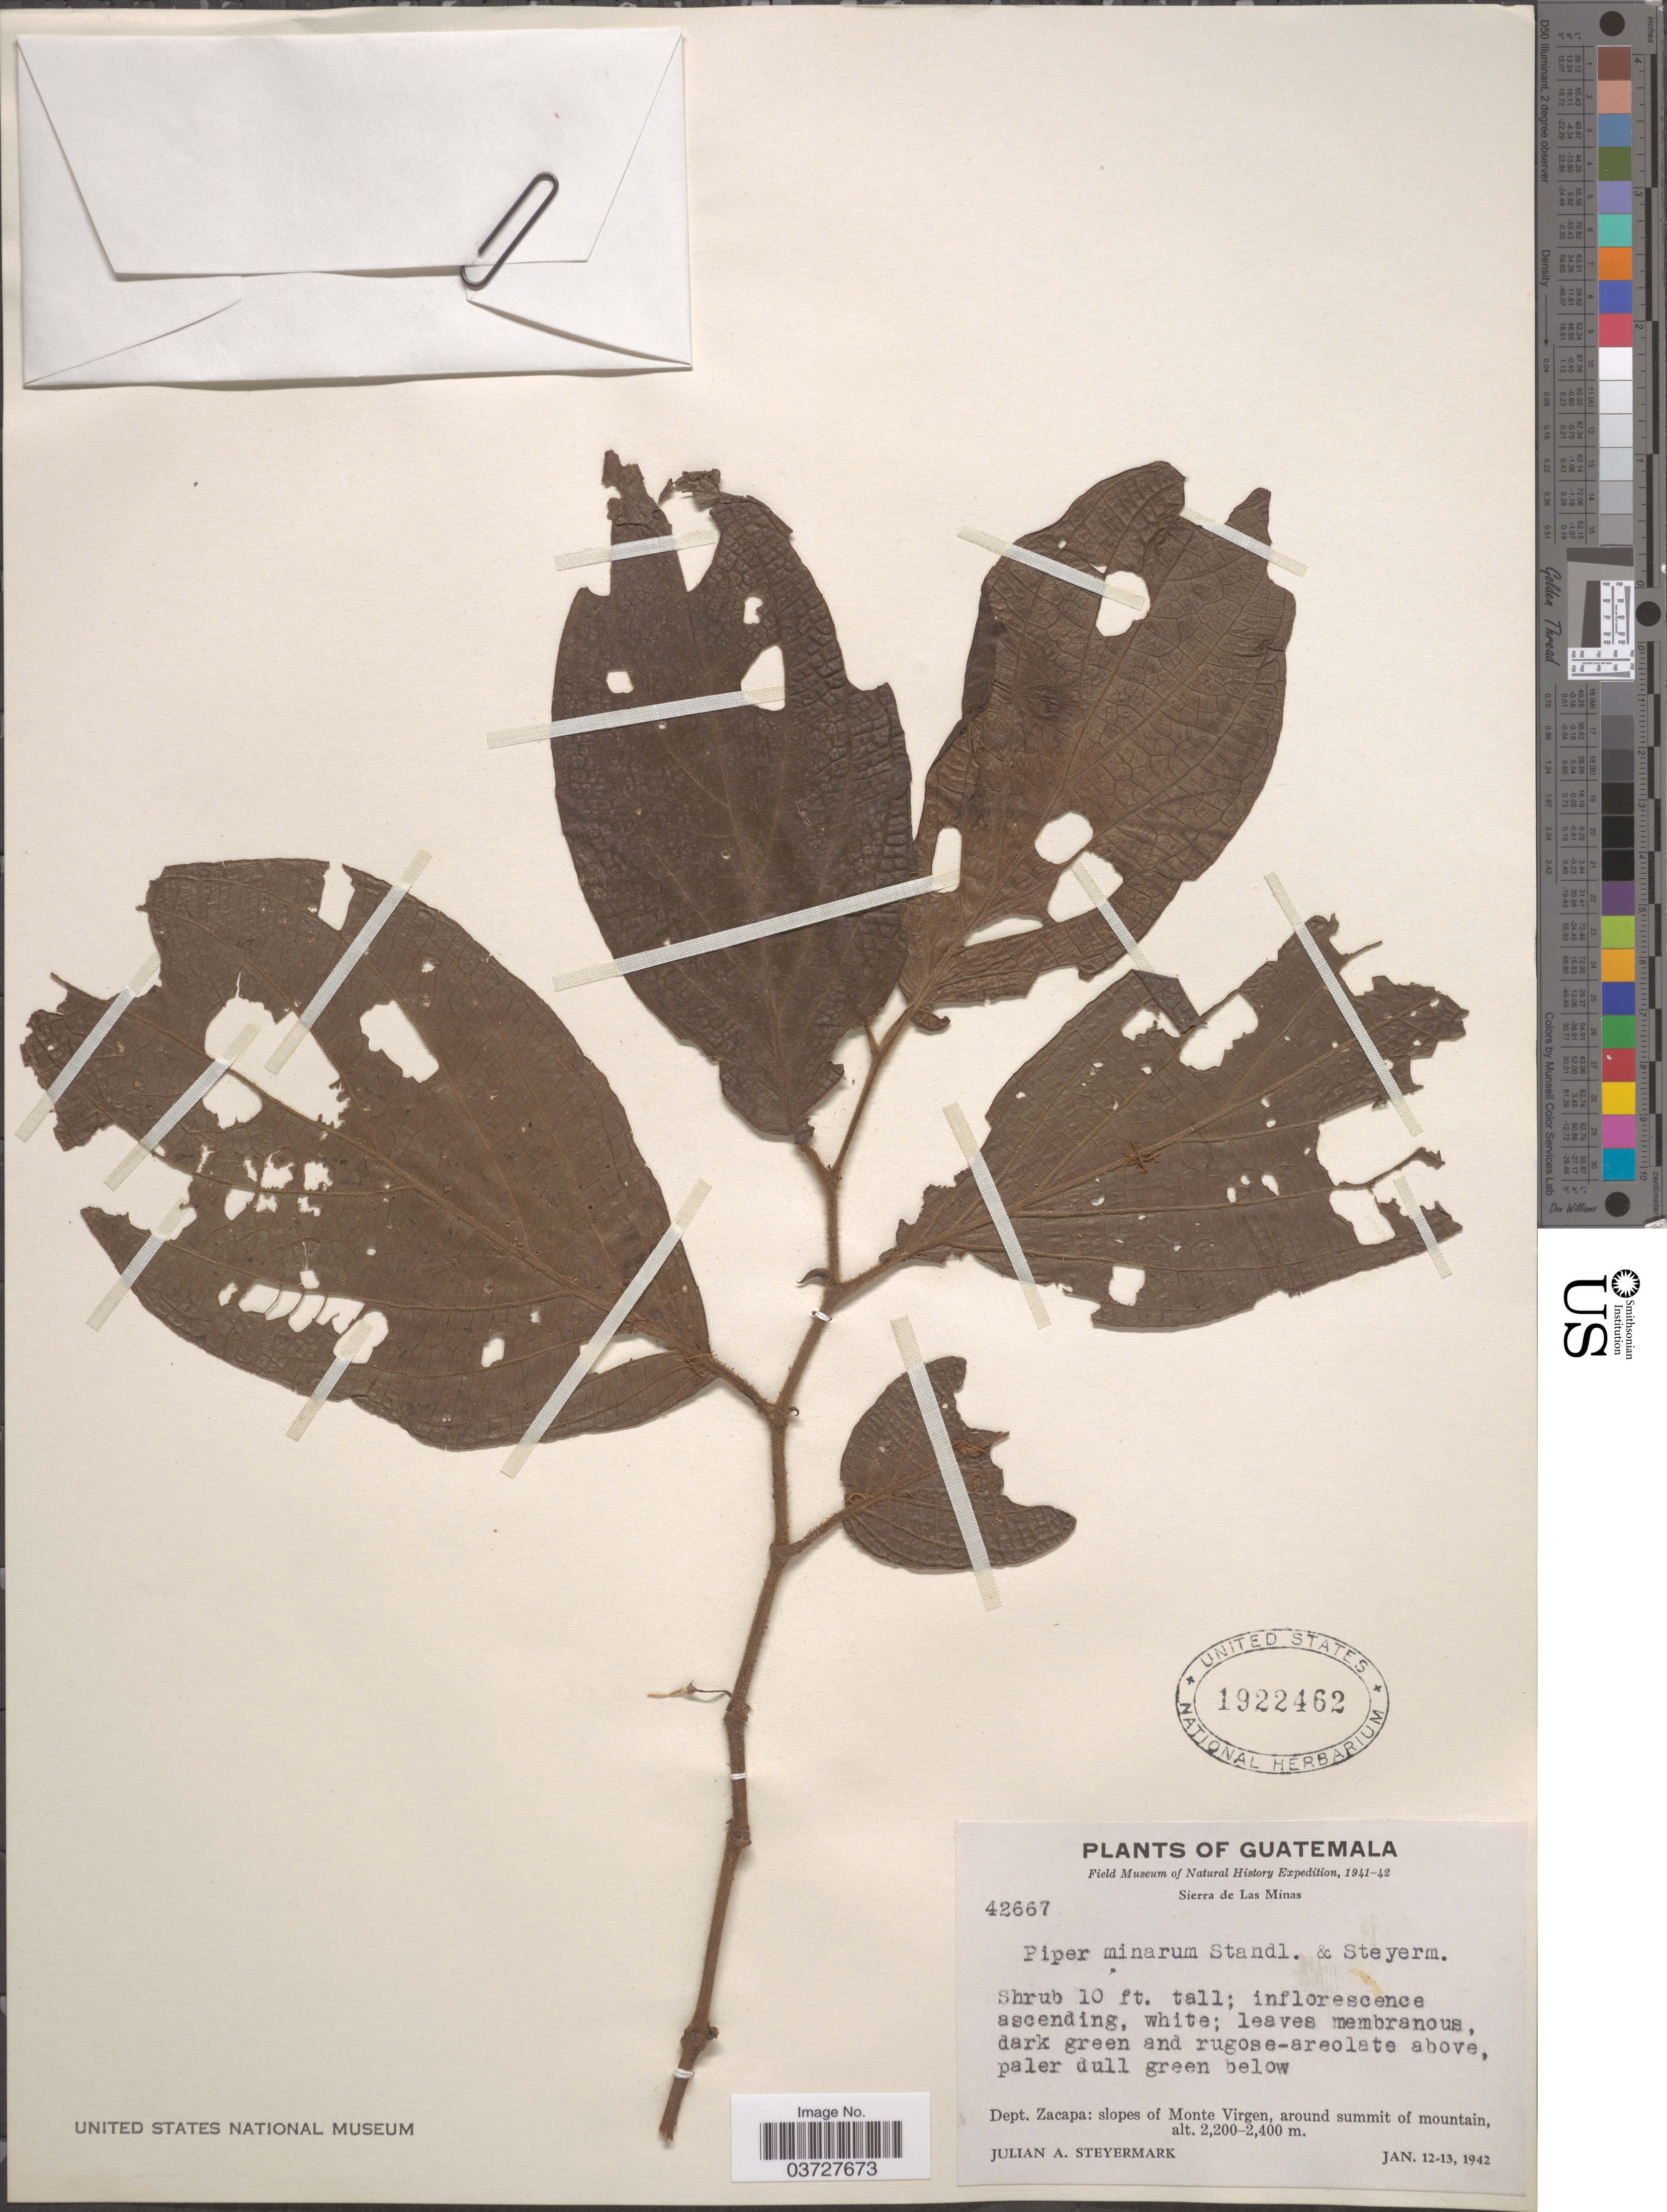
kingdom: Plantae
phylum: Tracheophyta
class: Magnoliopsida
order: Piperales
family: Piperaceae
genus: Piper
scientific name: Piper minarum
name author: C. DC.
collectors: J. Steyermark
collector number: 42667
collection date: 1942-01-12/1942-01-13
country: Guatemala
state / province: Zacapa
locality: Sierra de Las Minas. Dept. Zacapa: slopes of Monte Virgen, around summit of mountain.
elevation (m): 2200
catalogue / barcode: US 1922462